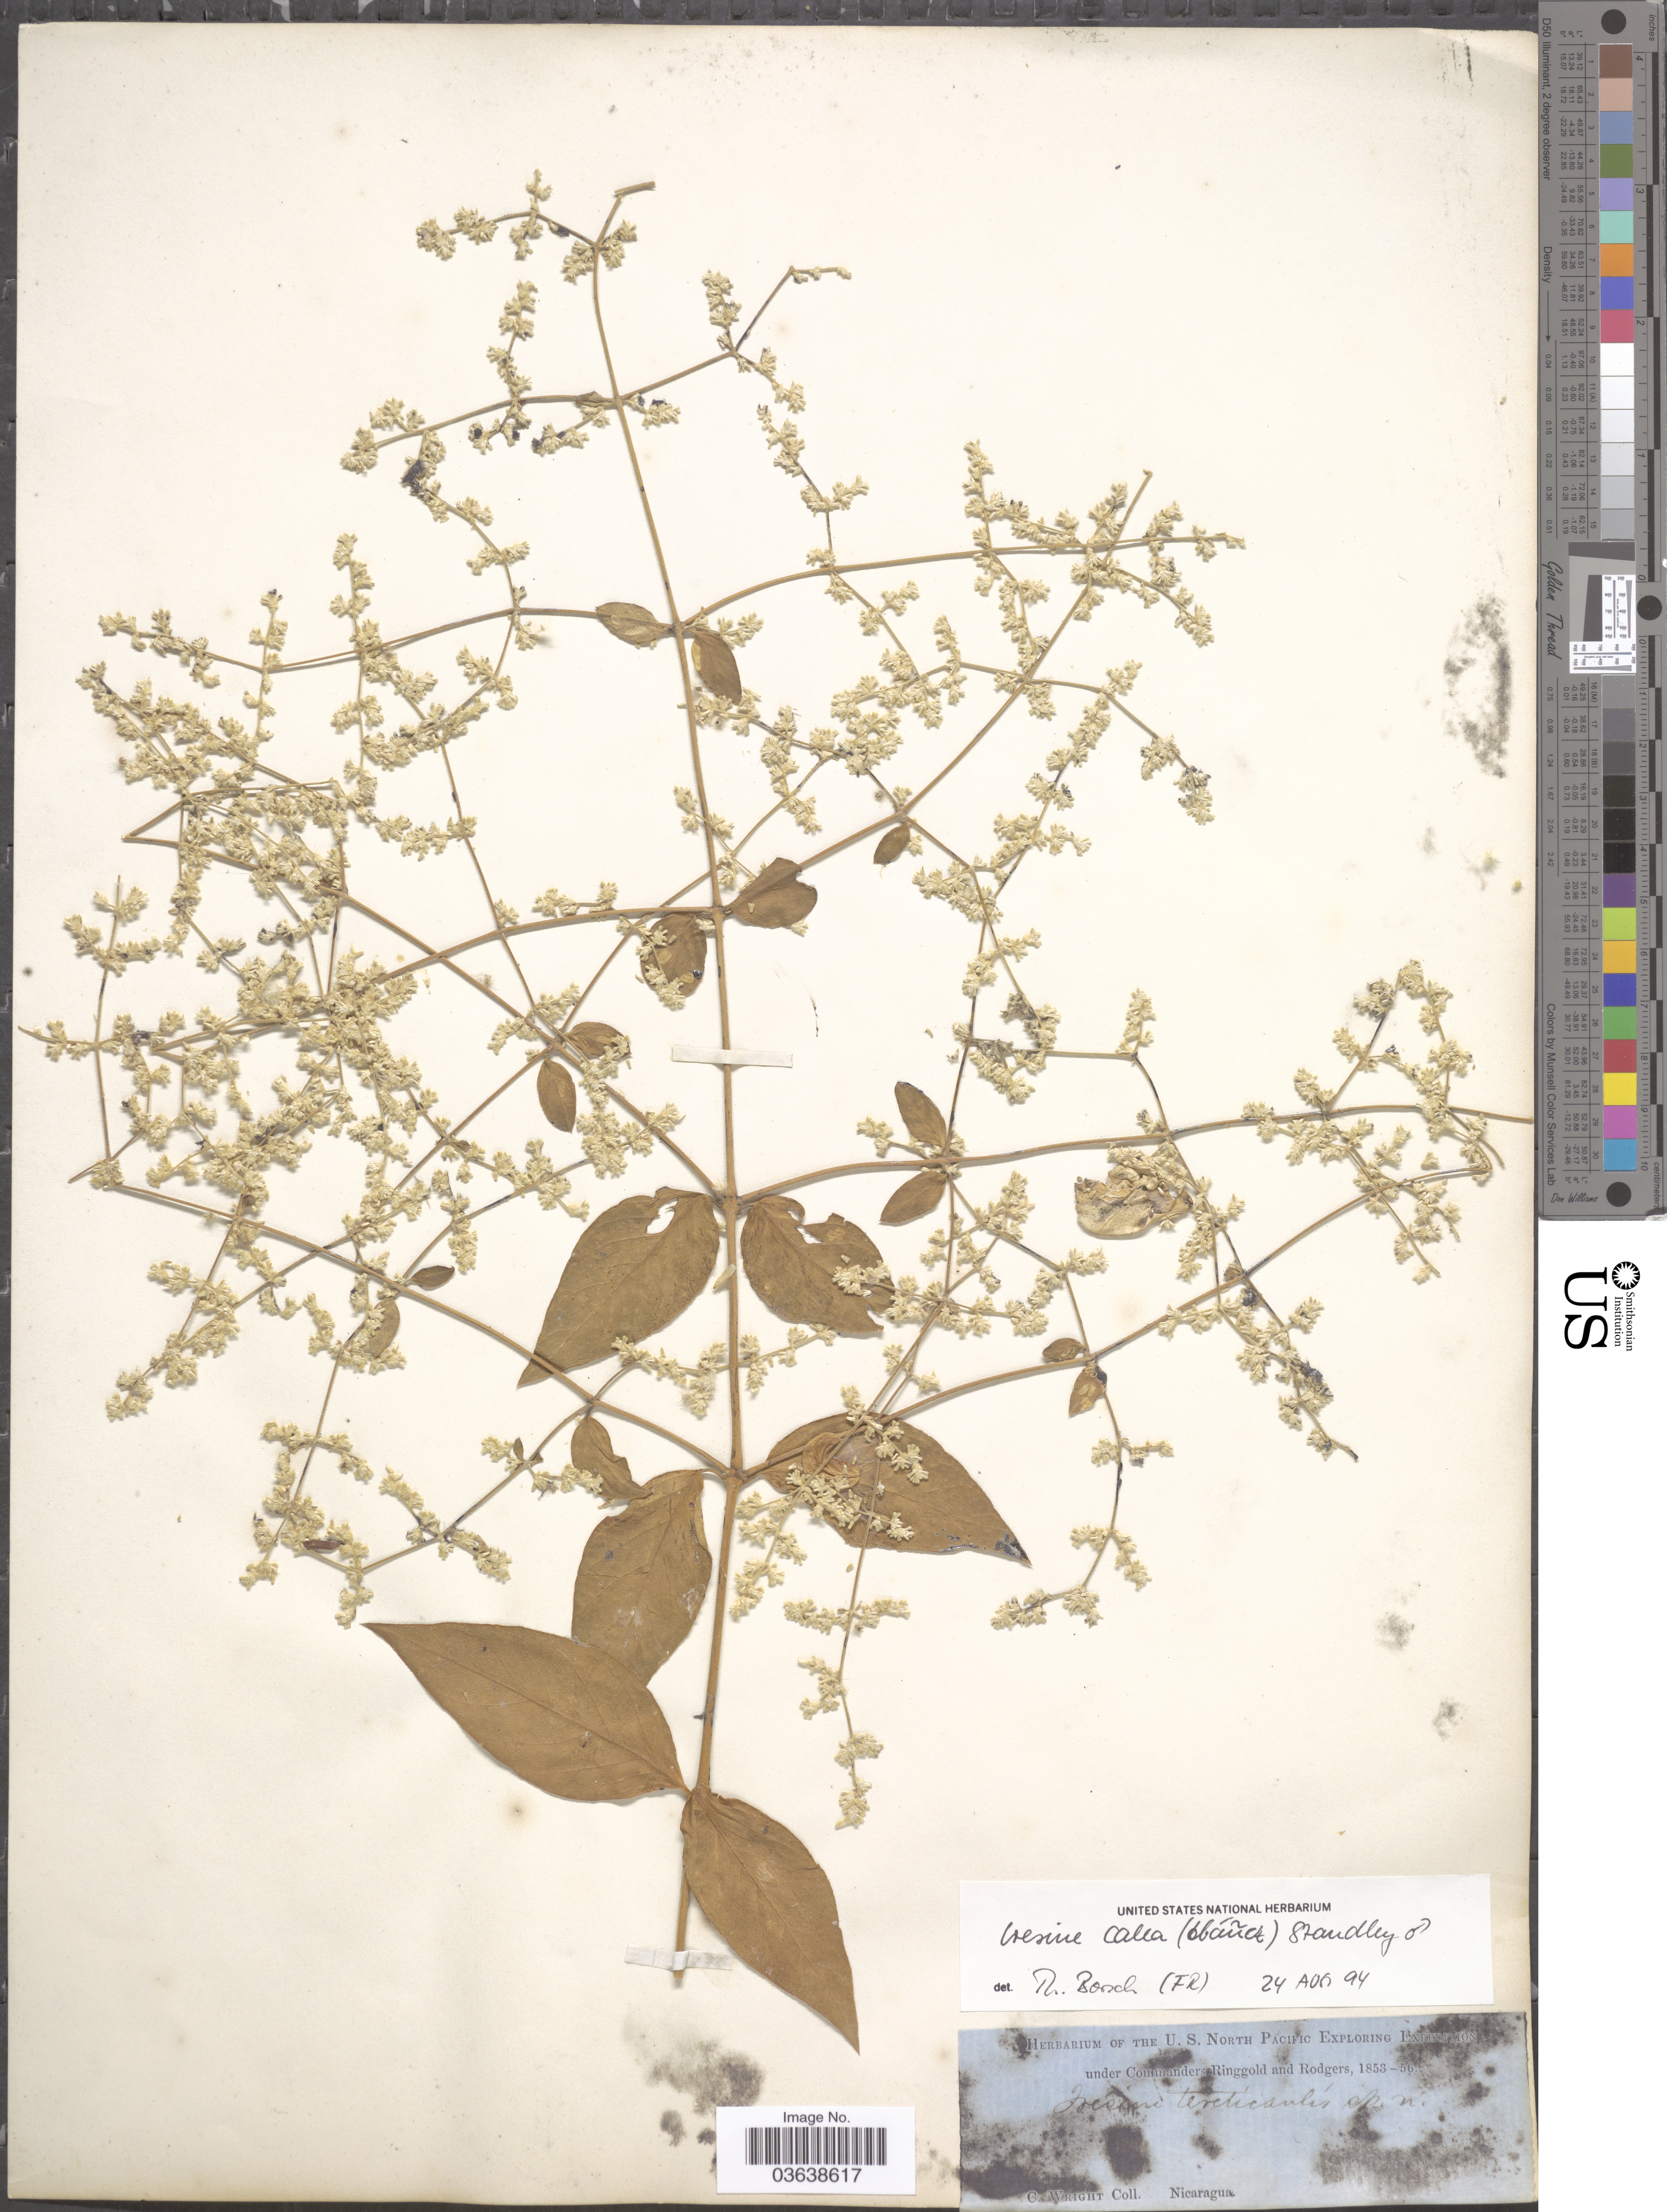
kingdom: Plantae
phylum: Tracheophyta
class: Magnoliopsida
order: Caryophyllales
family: Amaranthaceae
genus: Iresine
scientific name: Iresine calea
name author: (Ibáñez) Standl.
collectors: C. Wright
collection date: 1853/1856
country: Nicaragua